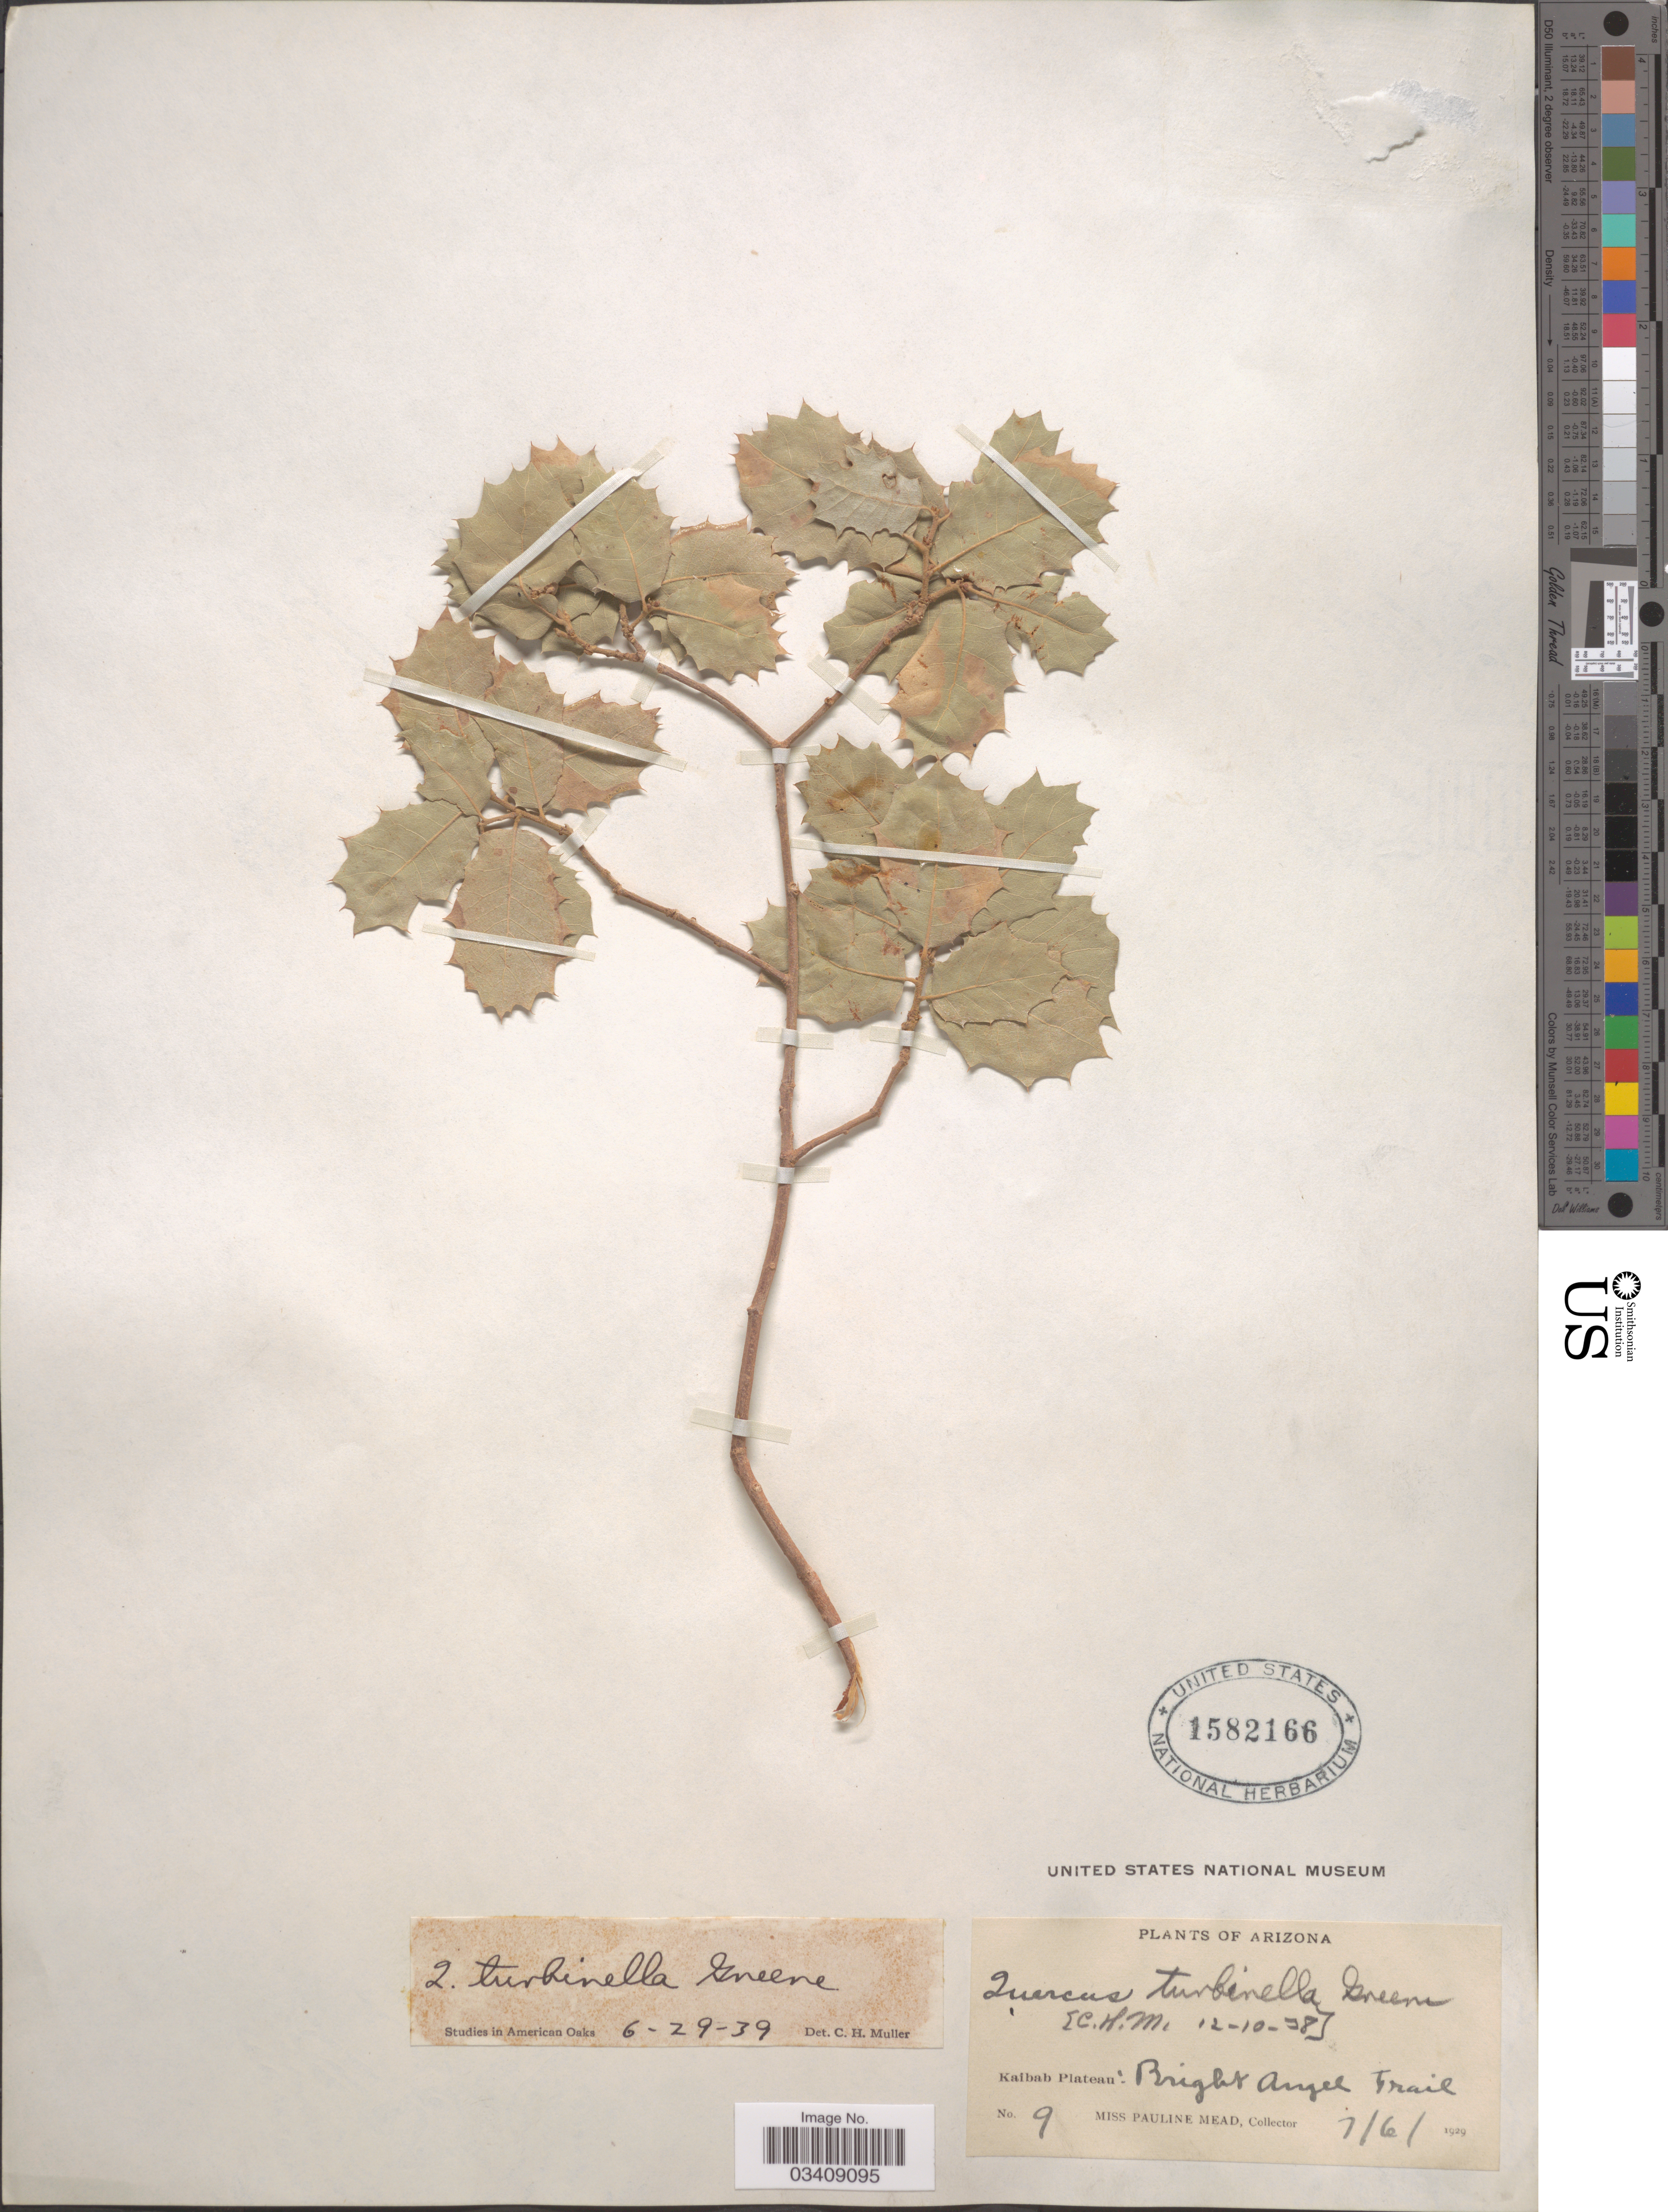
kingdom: Plantae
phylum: Tracheophyta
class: Magnoliopsida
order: Fagales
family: Fagaceae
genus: Quercus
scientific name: Quercus turbinella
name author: Greene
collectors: P. Mead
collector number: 9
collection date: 1929-07-06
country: United States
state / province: Arizona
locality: Kaibab Plateau: Bright Angel Trail.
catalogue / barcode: US 1582166